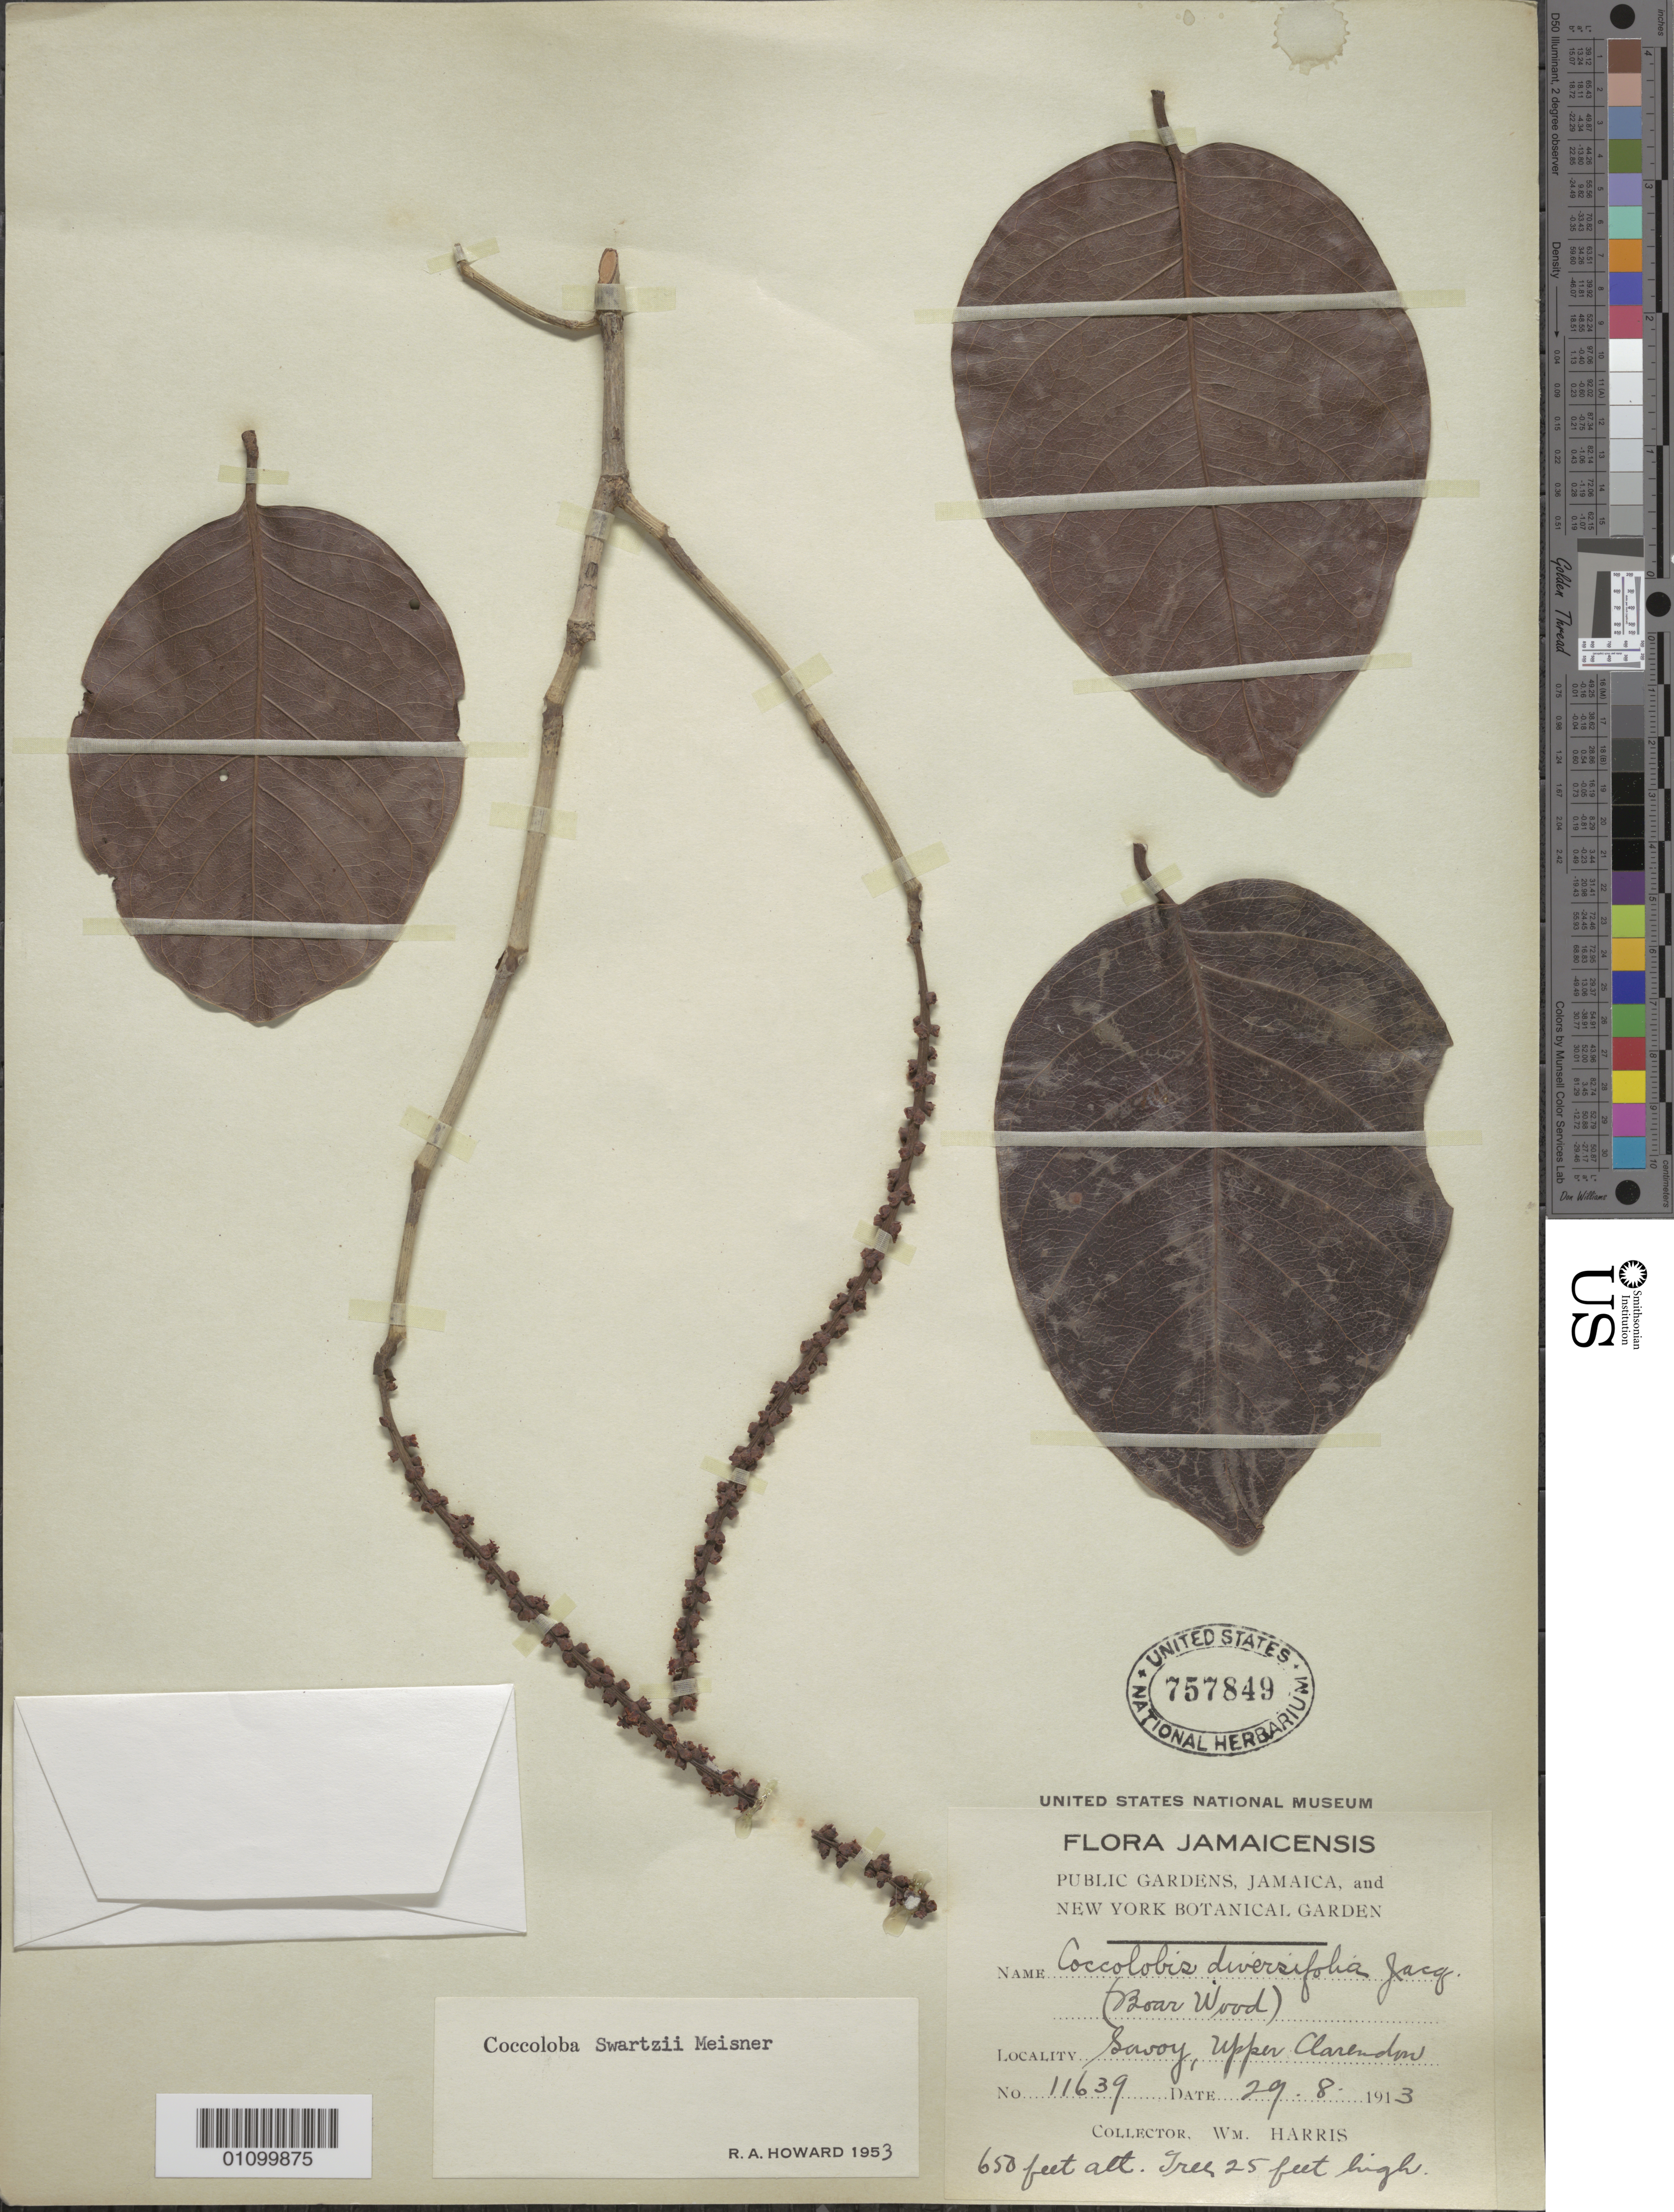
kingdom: Plantae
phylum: Tracheophyta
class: Magnoliopsida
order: Caryophyllales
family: Polygonaceae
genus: Coccoloba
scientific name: Coccoloba swartzii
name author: Meisn.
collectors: W. H. Harris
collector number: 11639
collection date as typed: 29 Aug 1913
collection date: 1913-08-29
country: Jamaica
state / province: Clarendon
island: Jamaica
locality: Savoy, Upper Clarendon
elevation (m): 198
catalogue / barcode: US 757849